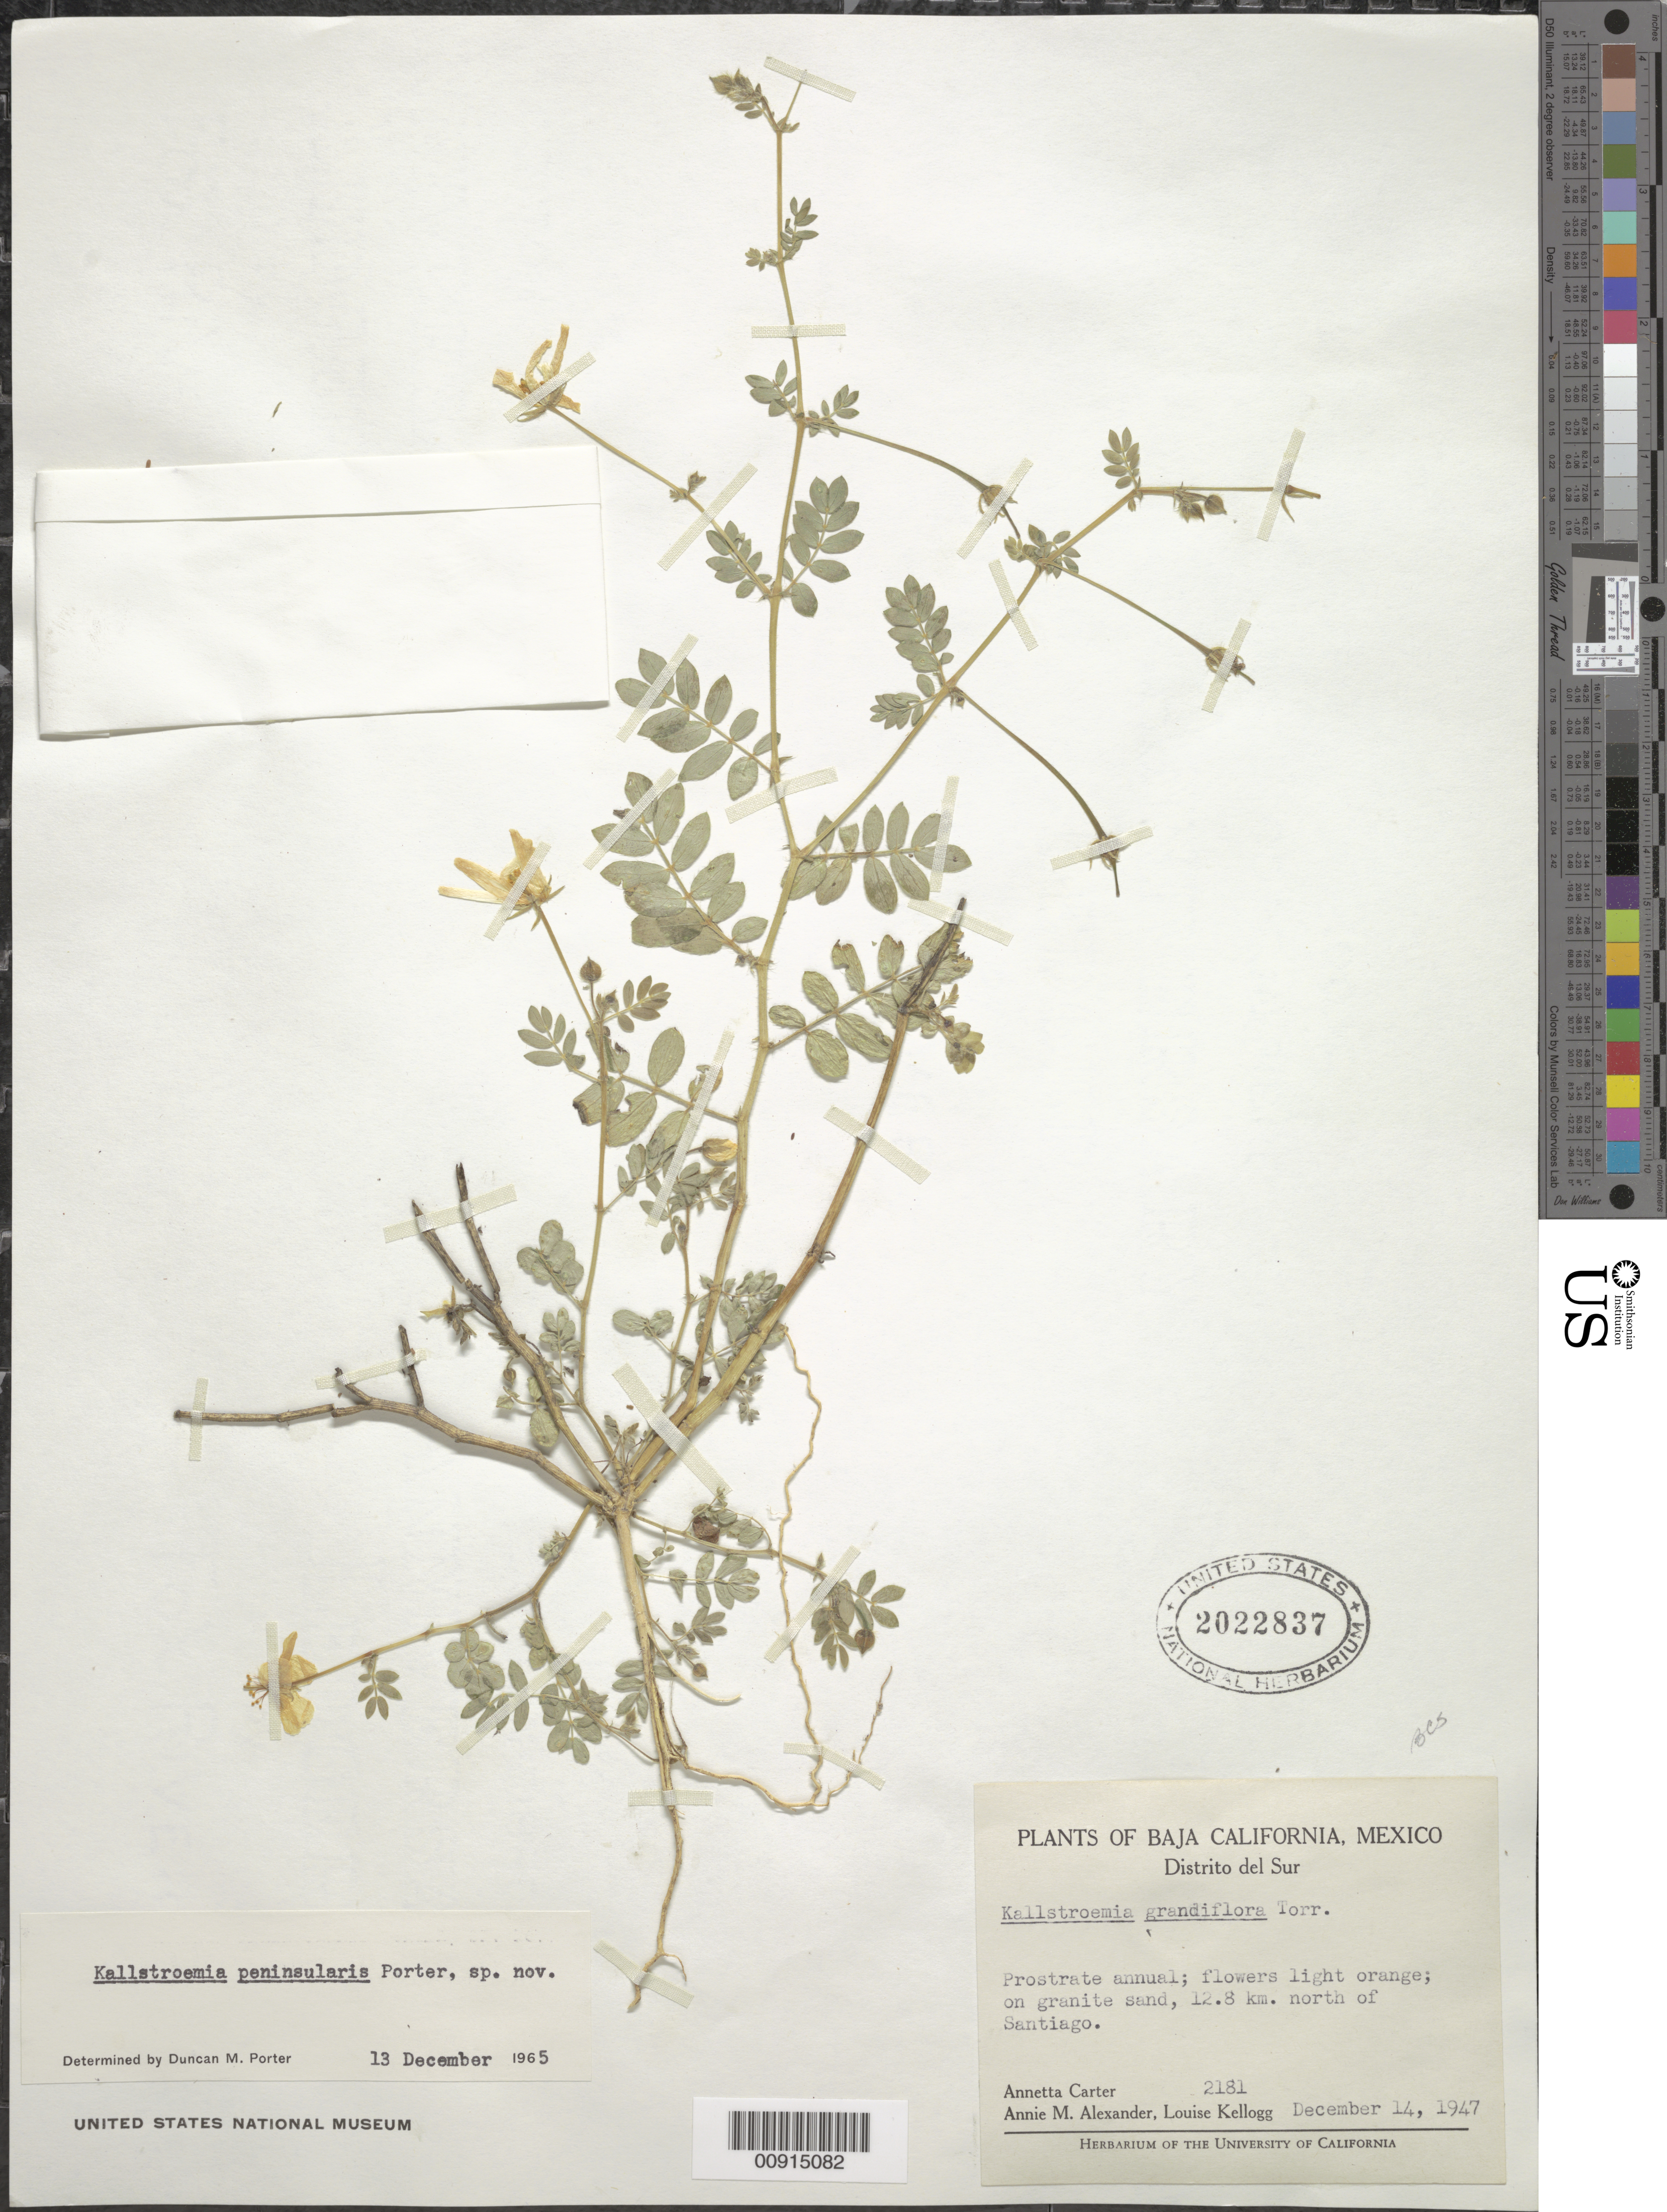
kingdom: Plantae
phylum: Tracheophyta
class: Magnoliopsida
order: Zygophyllales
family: Zygophyllaceae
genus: Kallstroemia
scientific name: Kallstroemia peninsularis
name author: D.M. Porter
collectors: A. Carter, A. M. Alexander & L. Kellogg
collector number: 2181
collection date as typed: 14 Dec 1947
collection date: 1947-12-14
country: Mexico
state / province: Baja California Sur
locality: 12.8 km. north of Santiago. Baja California Distrito del Sur.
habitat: On granite sand.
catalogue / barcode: US 2022837